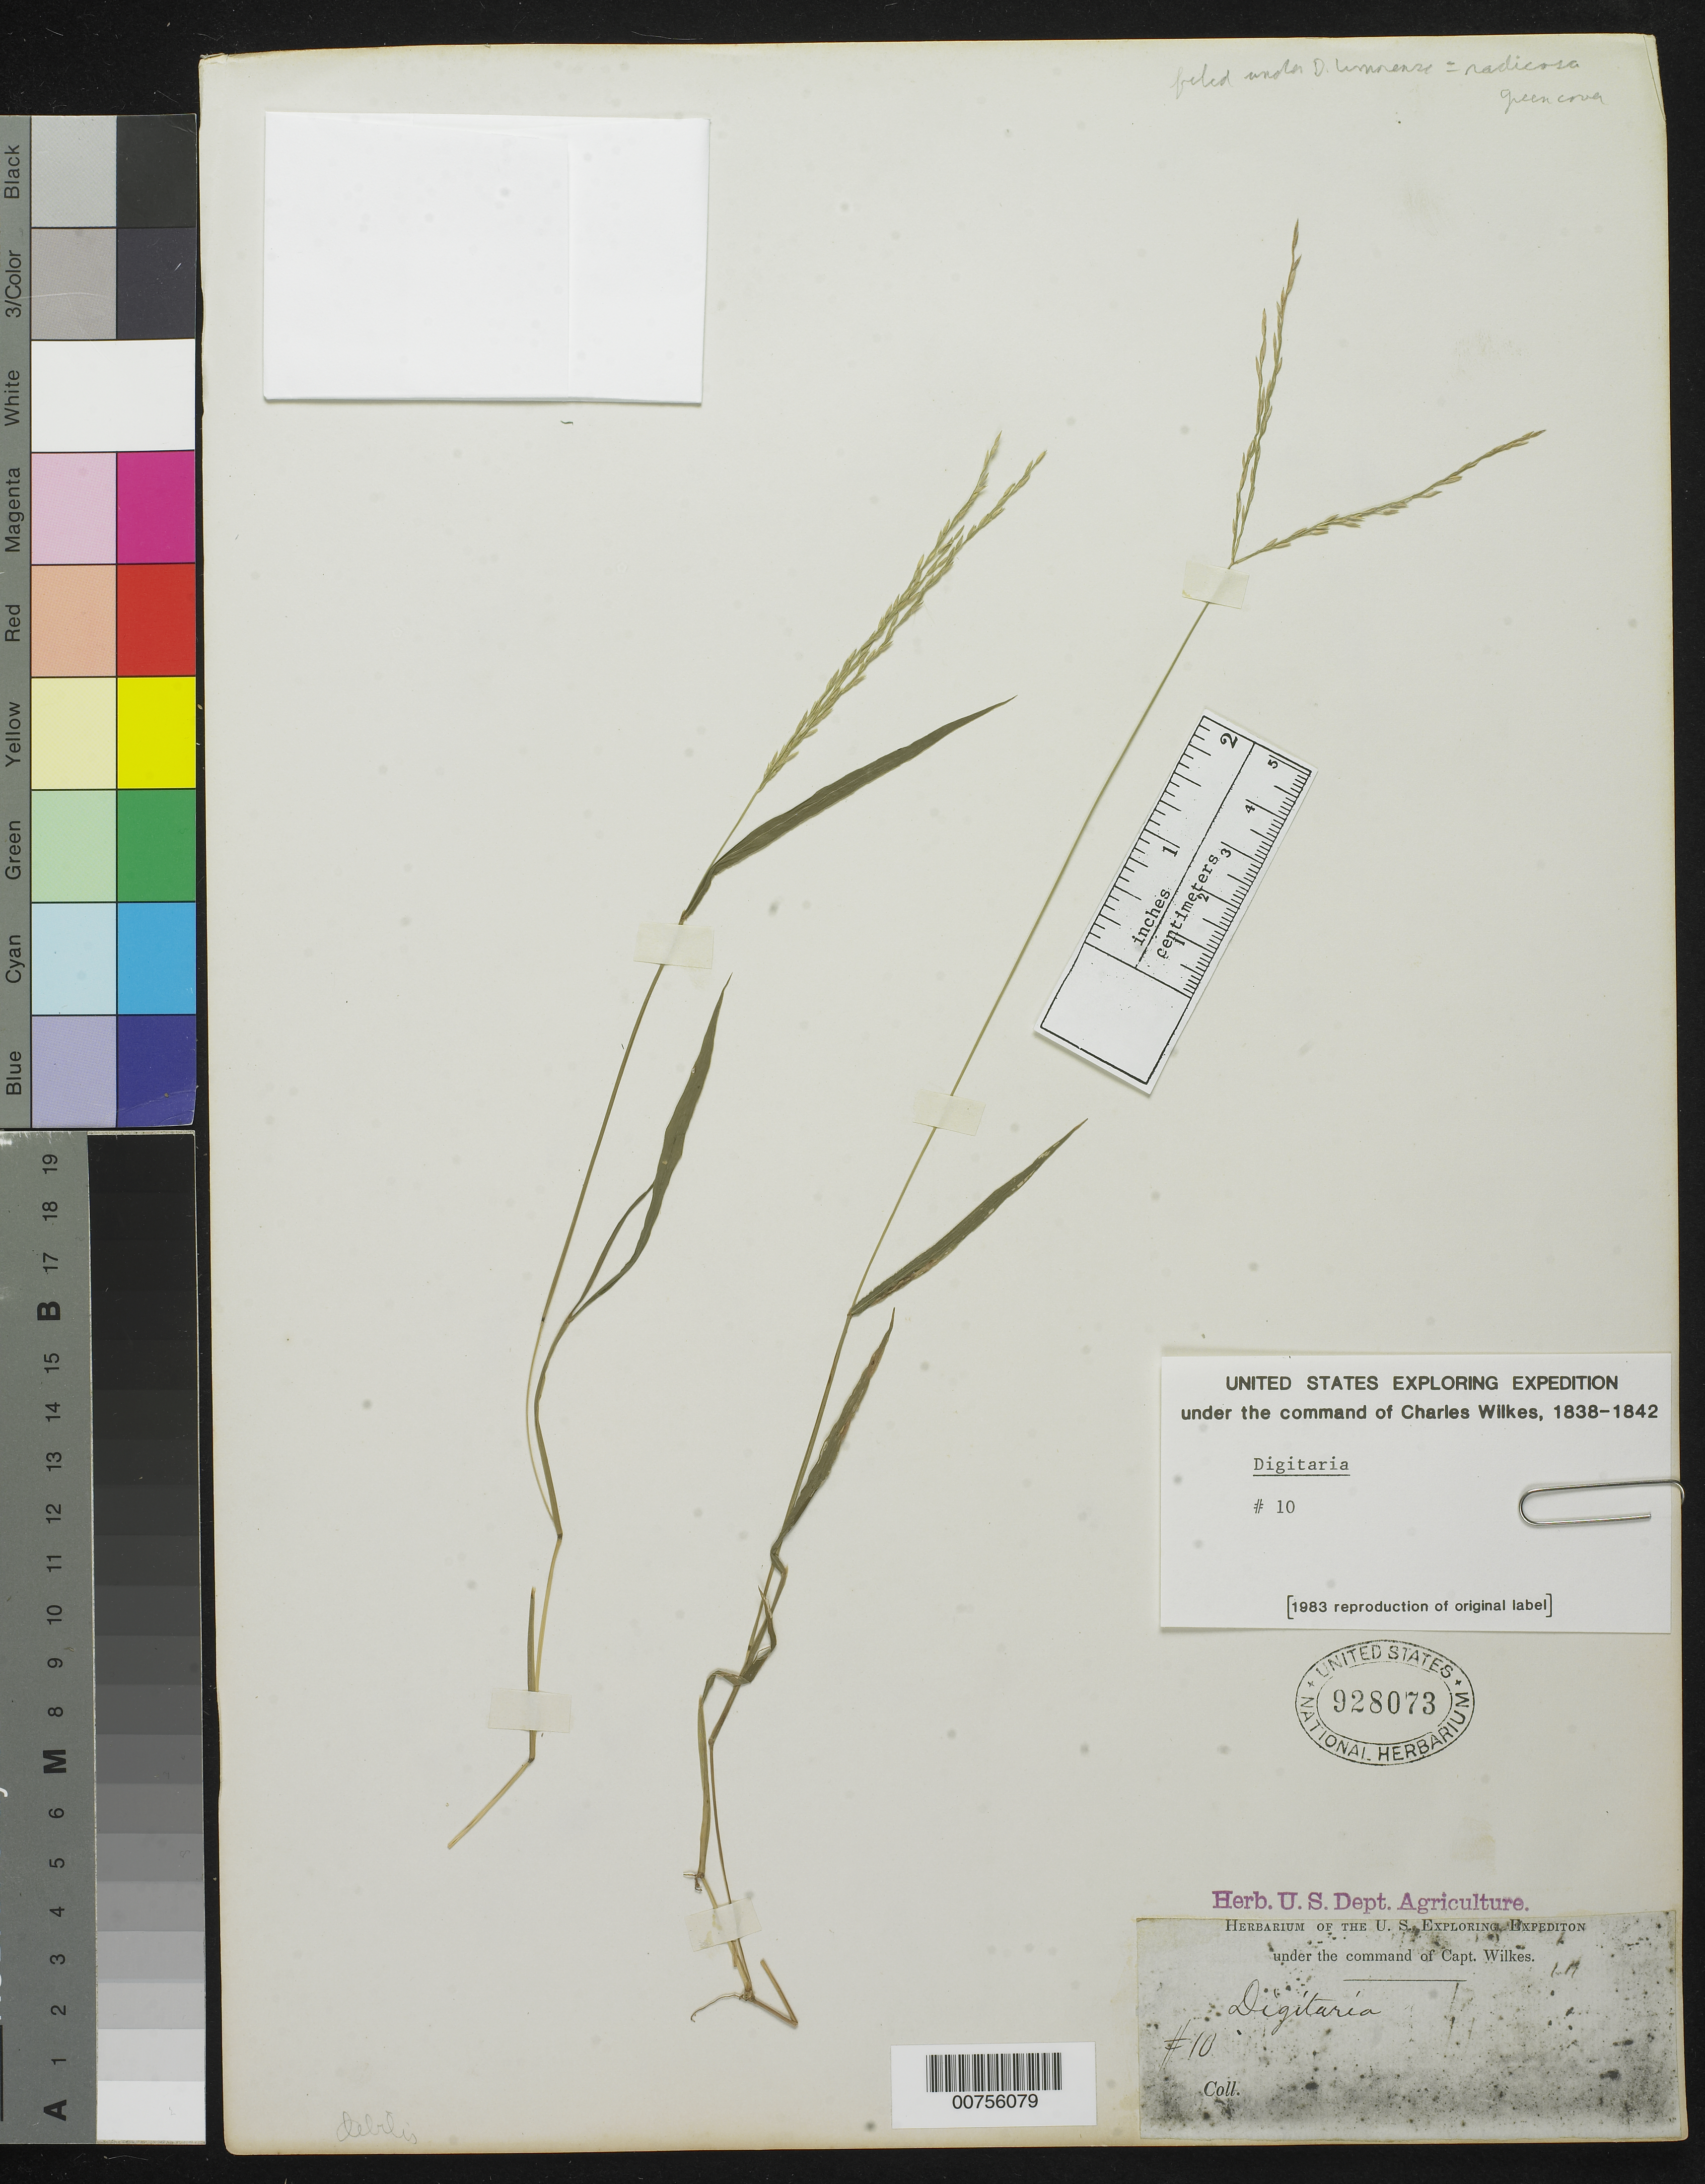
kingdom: Plantae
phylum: Tracheophyta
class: Liliopsida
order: Poales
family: Poaceae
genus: Digitaria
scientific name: Digitaria sp.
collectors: Wilkes Explor. Exped.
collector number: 10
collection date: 1838/1842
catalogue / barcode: US 928073